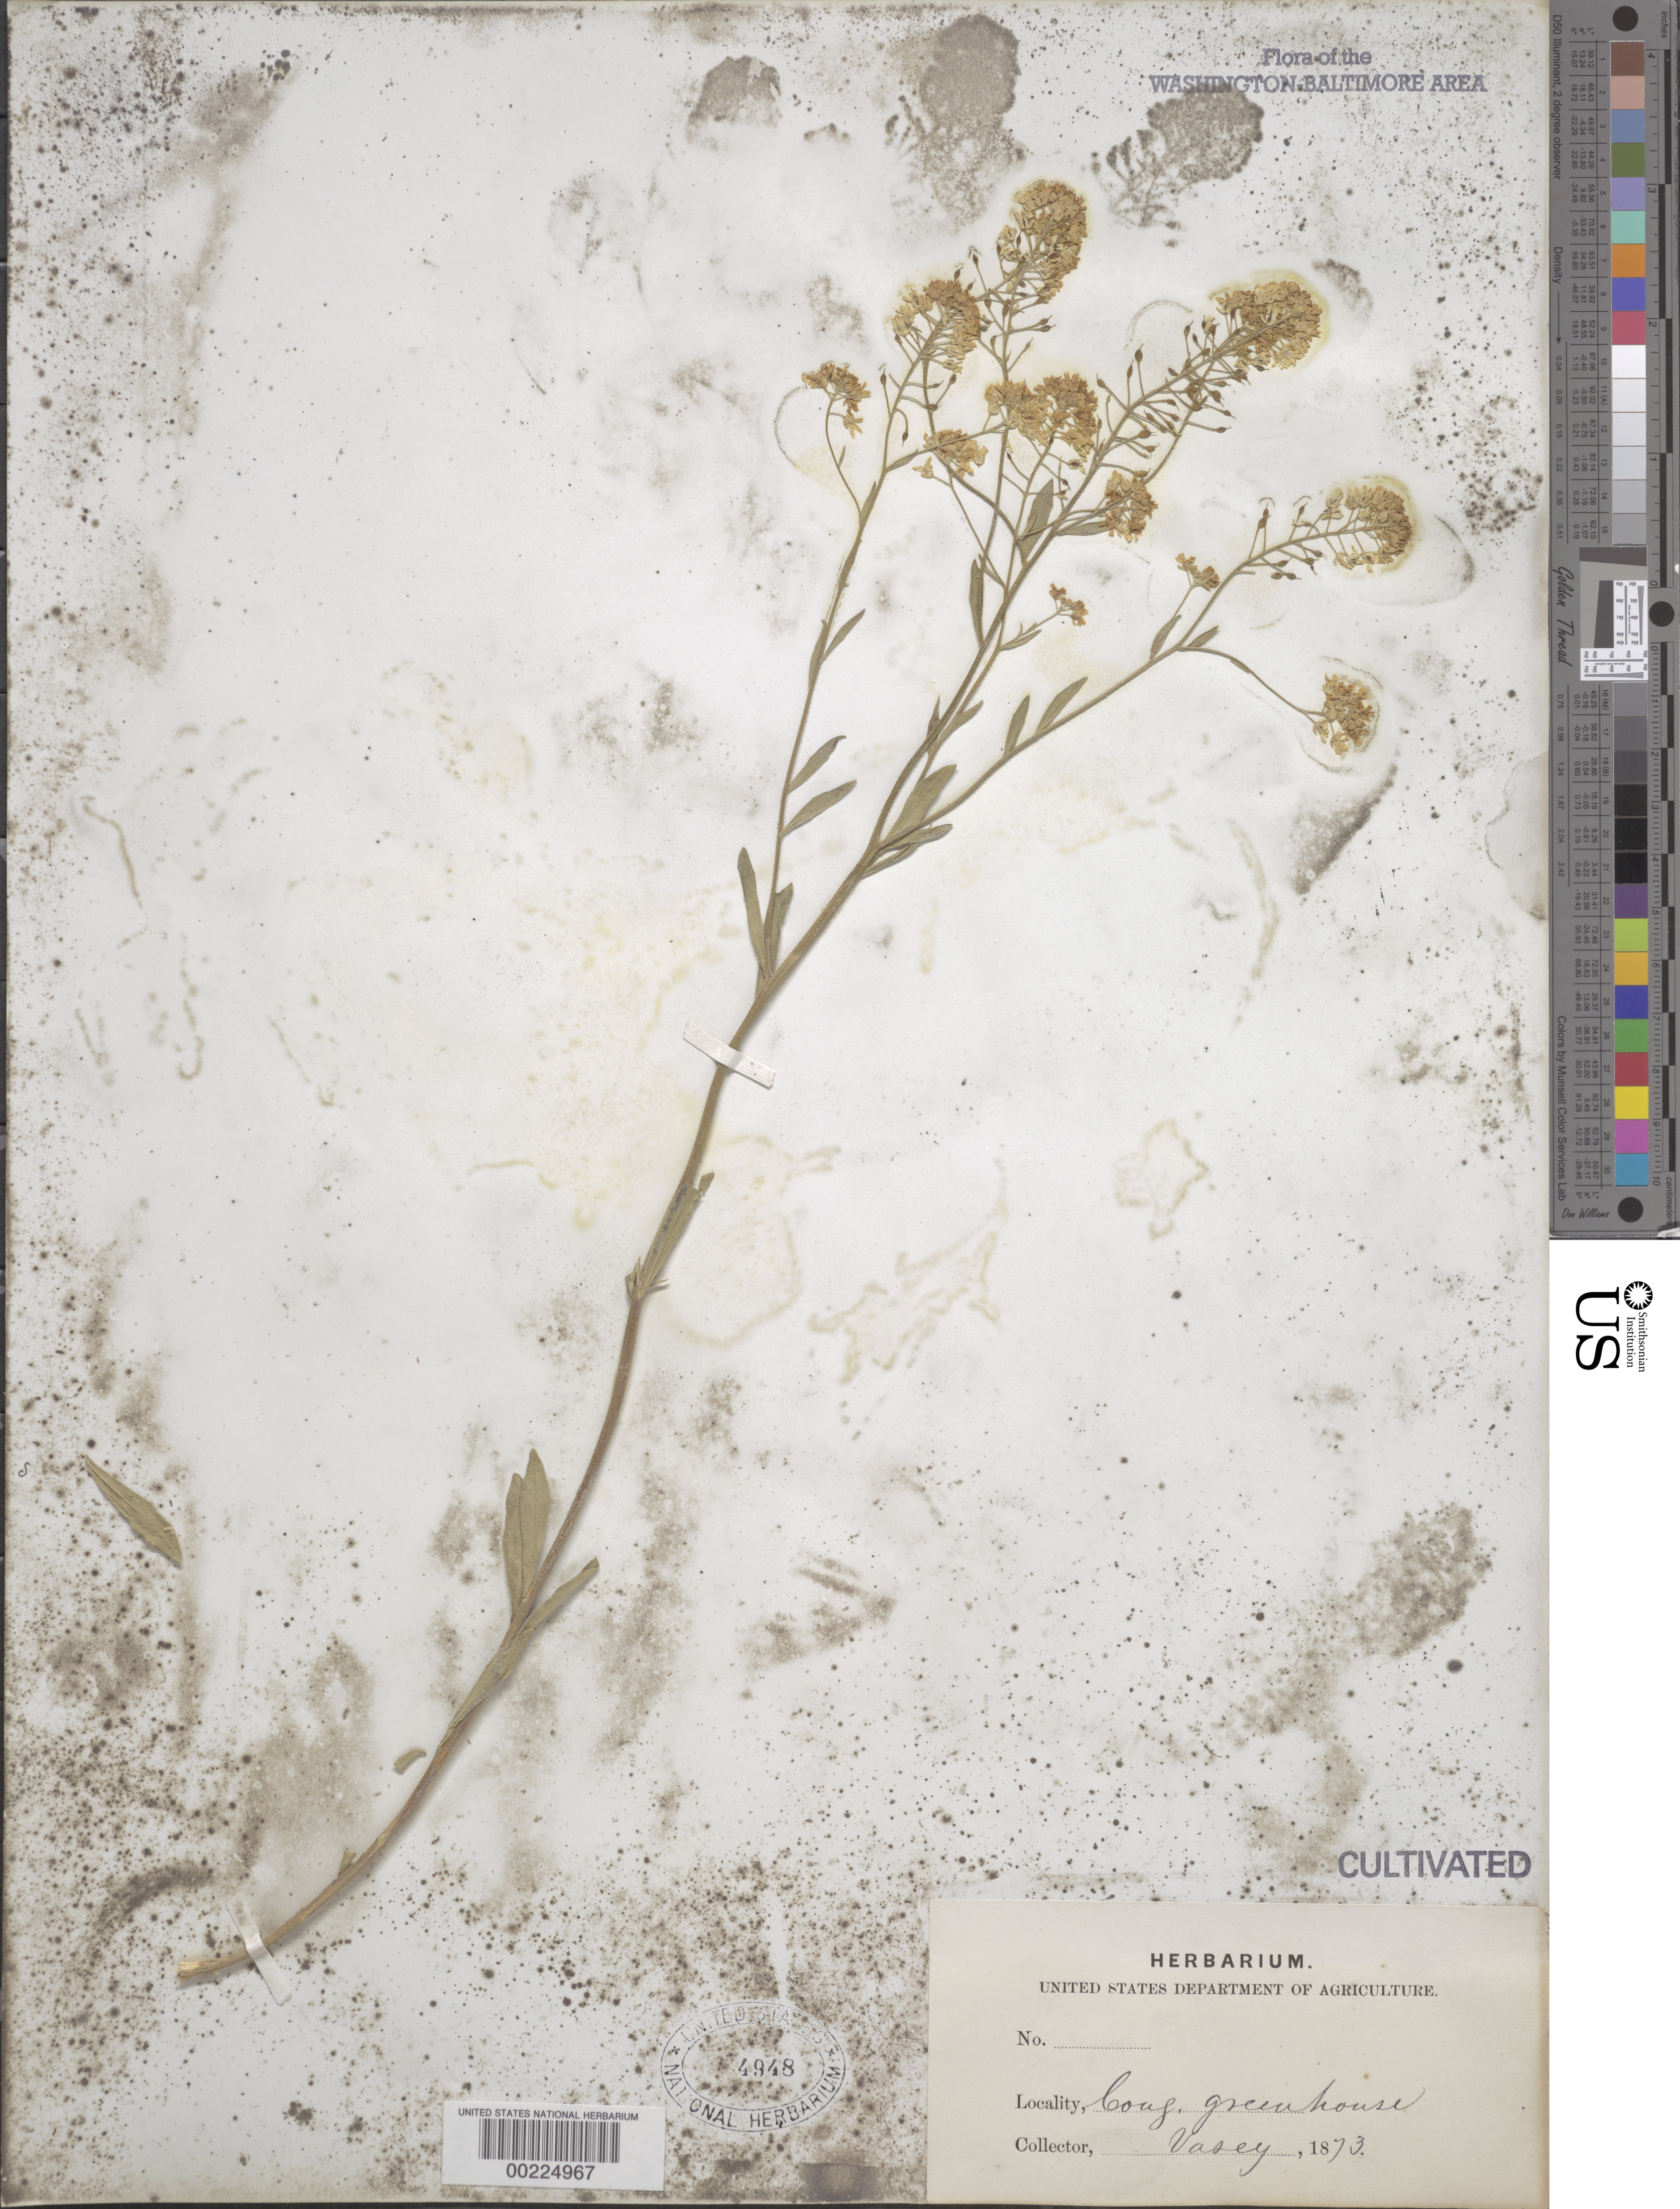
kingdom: Plantae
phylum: Tracheophyta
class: Magnoliopsida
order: Brassicales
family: Brassicaceae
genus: Alyssum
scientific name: Alyssum sp.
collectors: G. R. Vasey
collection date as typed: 1873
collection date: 1873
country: United States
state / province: District of Columbia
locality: Congressional Greenhouse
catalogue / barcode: US 4948